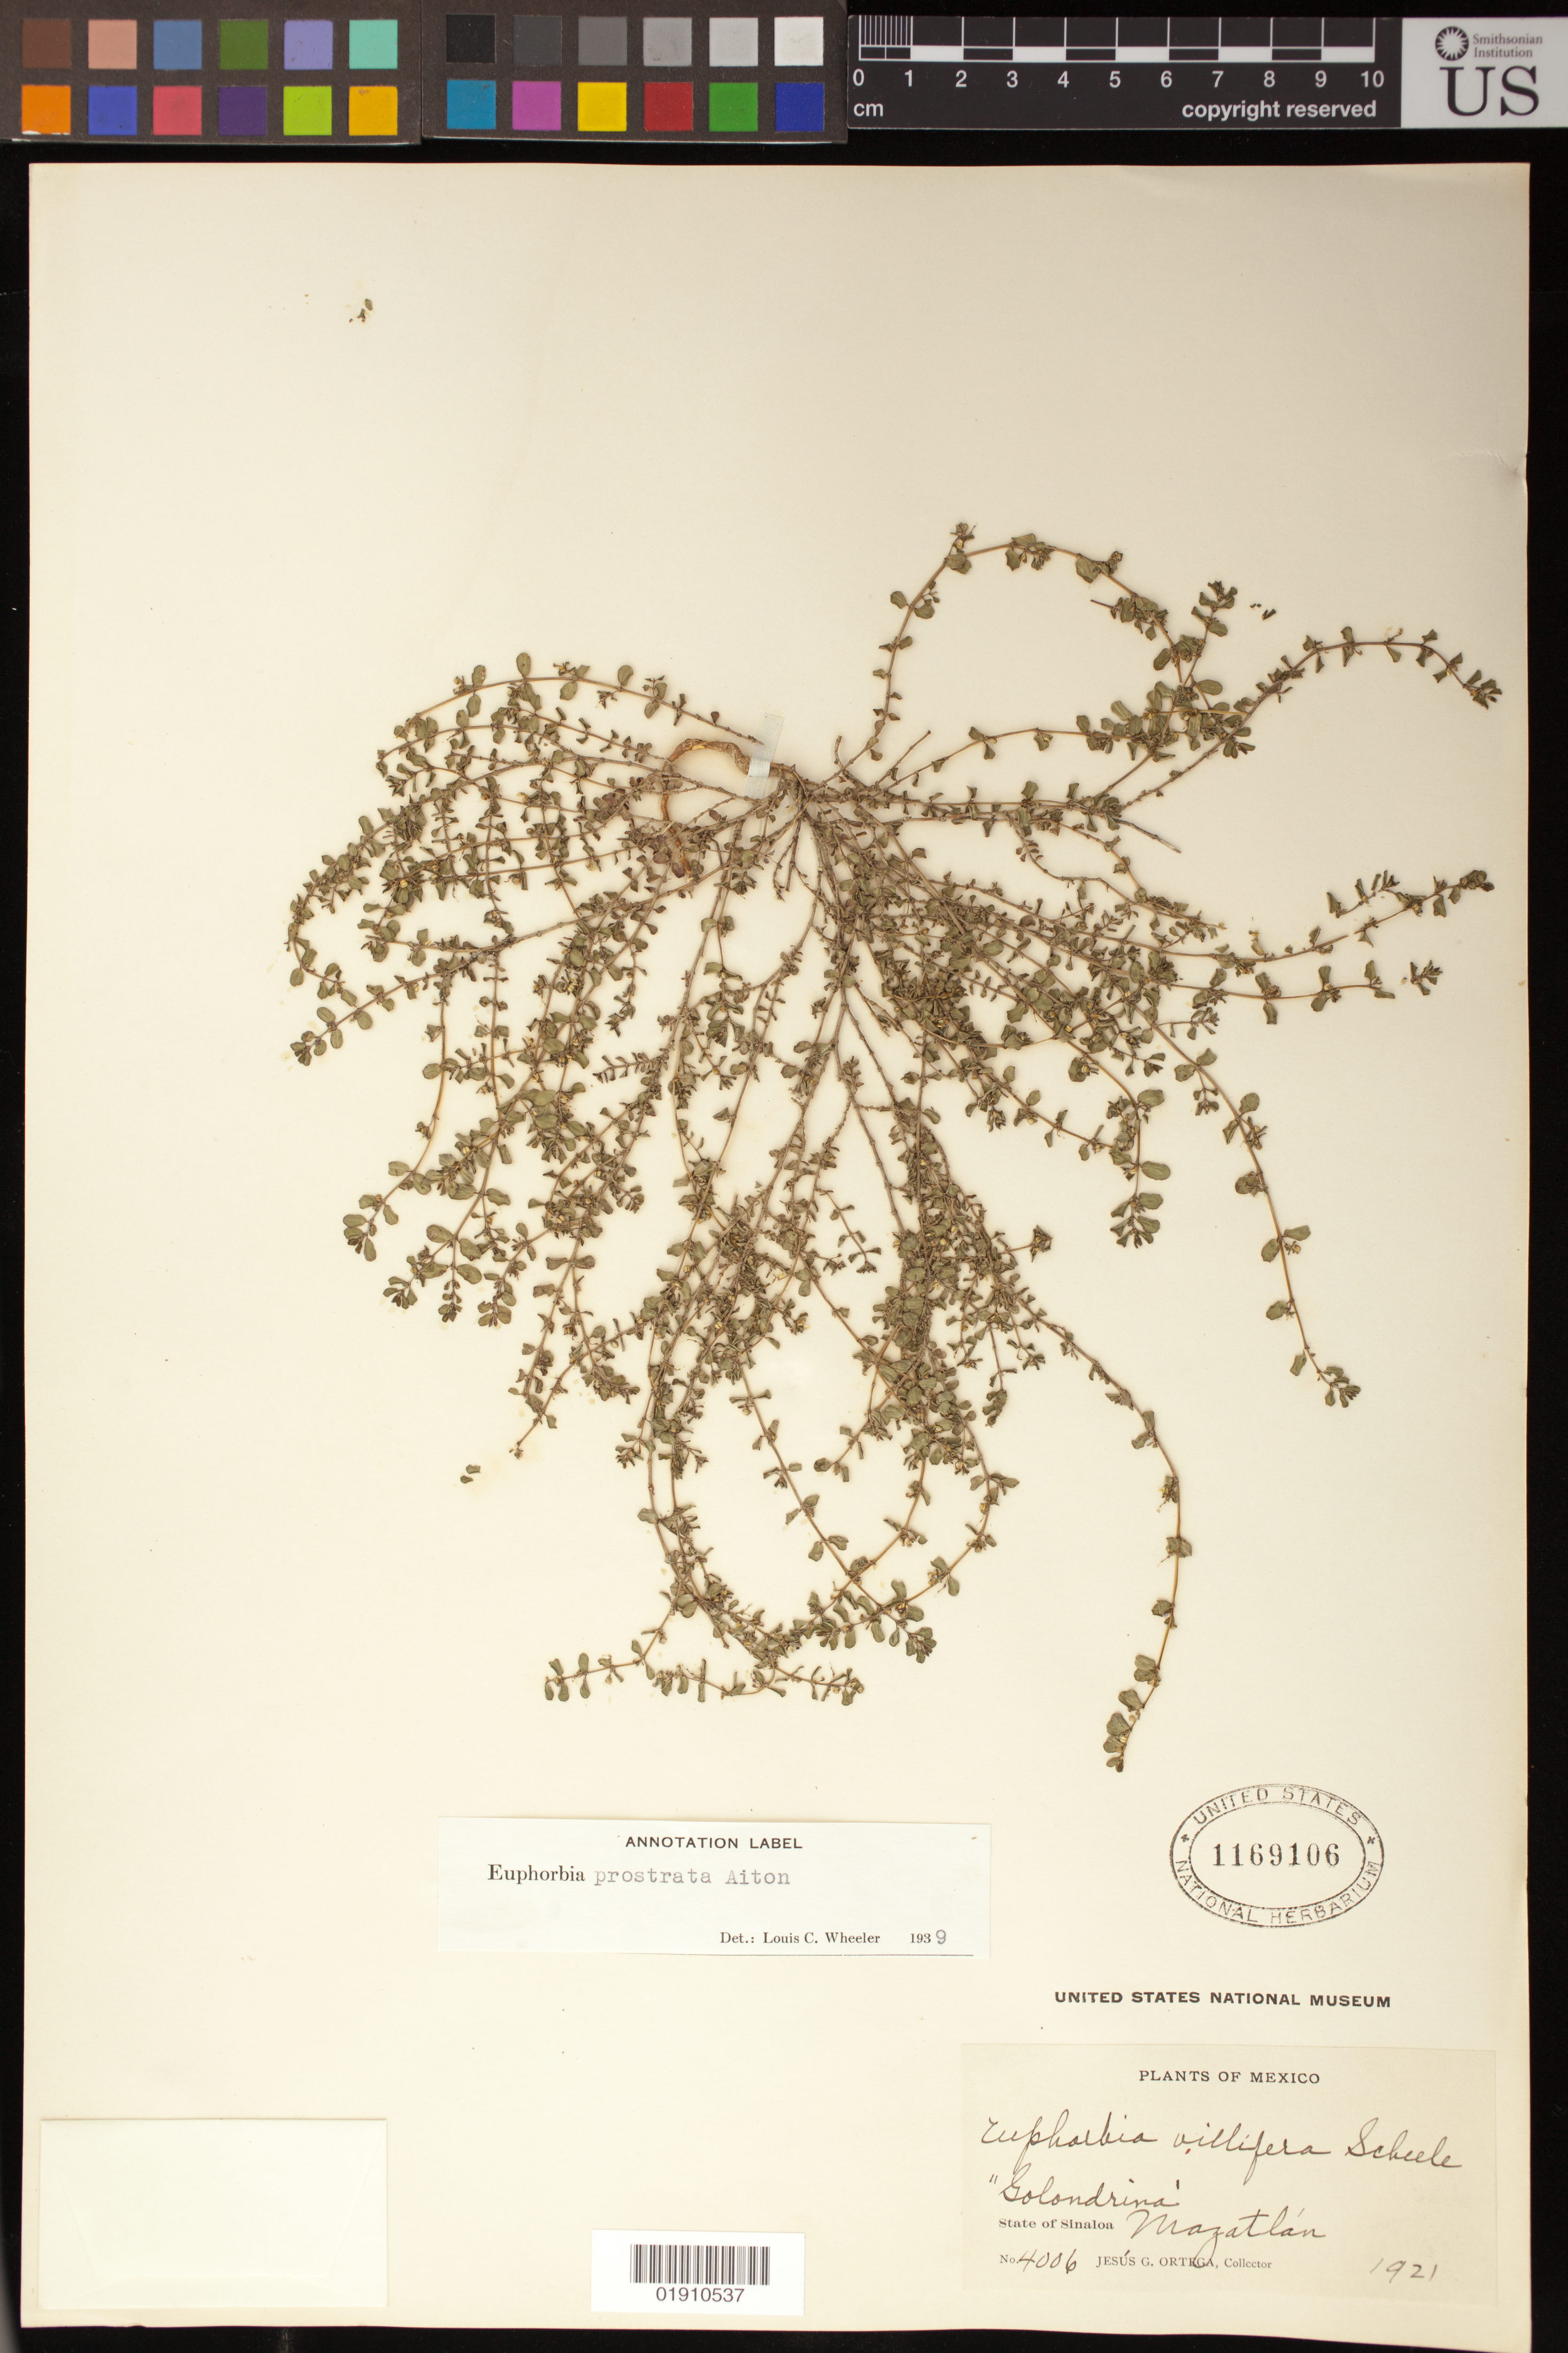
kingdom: Plantae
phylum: Tracheophyta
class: Magnoliopsida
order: Malpighiales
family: Euphorbiaceae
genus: Euphorbia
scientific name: Euphorbia prostrata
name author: Aiton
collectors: J. Ortega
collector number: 4006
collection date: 1921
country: Mexico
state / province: sinaloa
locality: Mazatlan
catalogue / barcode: US 1169106